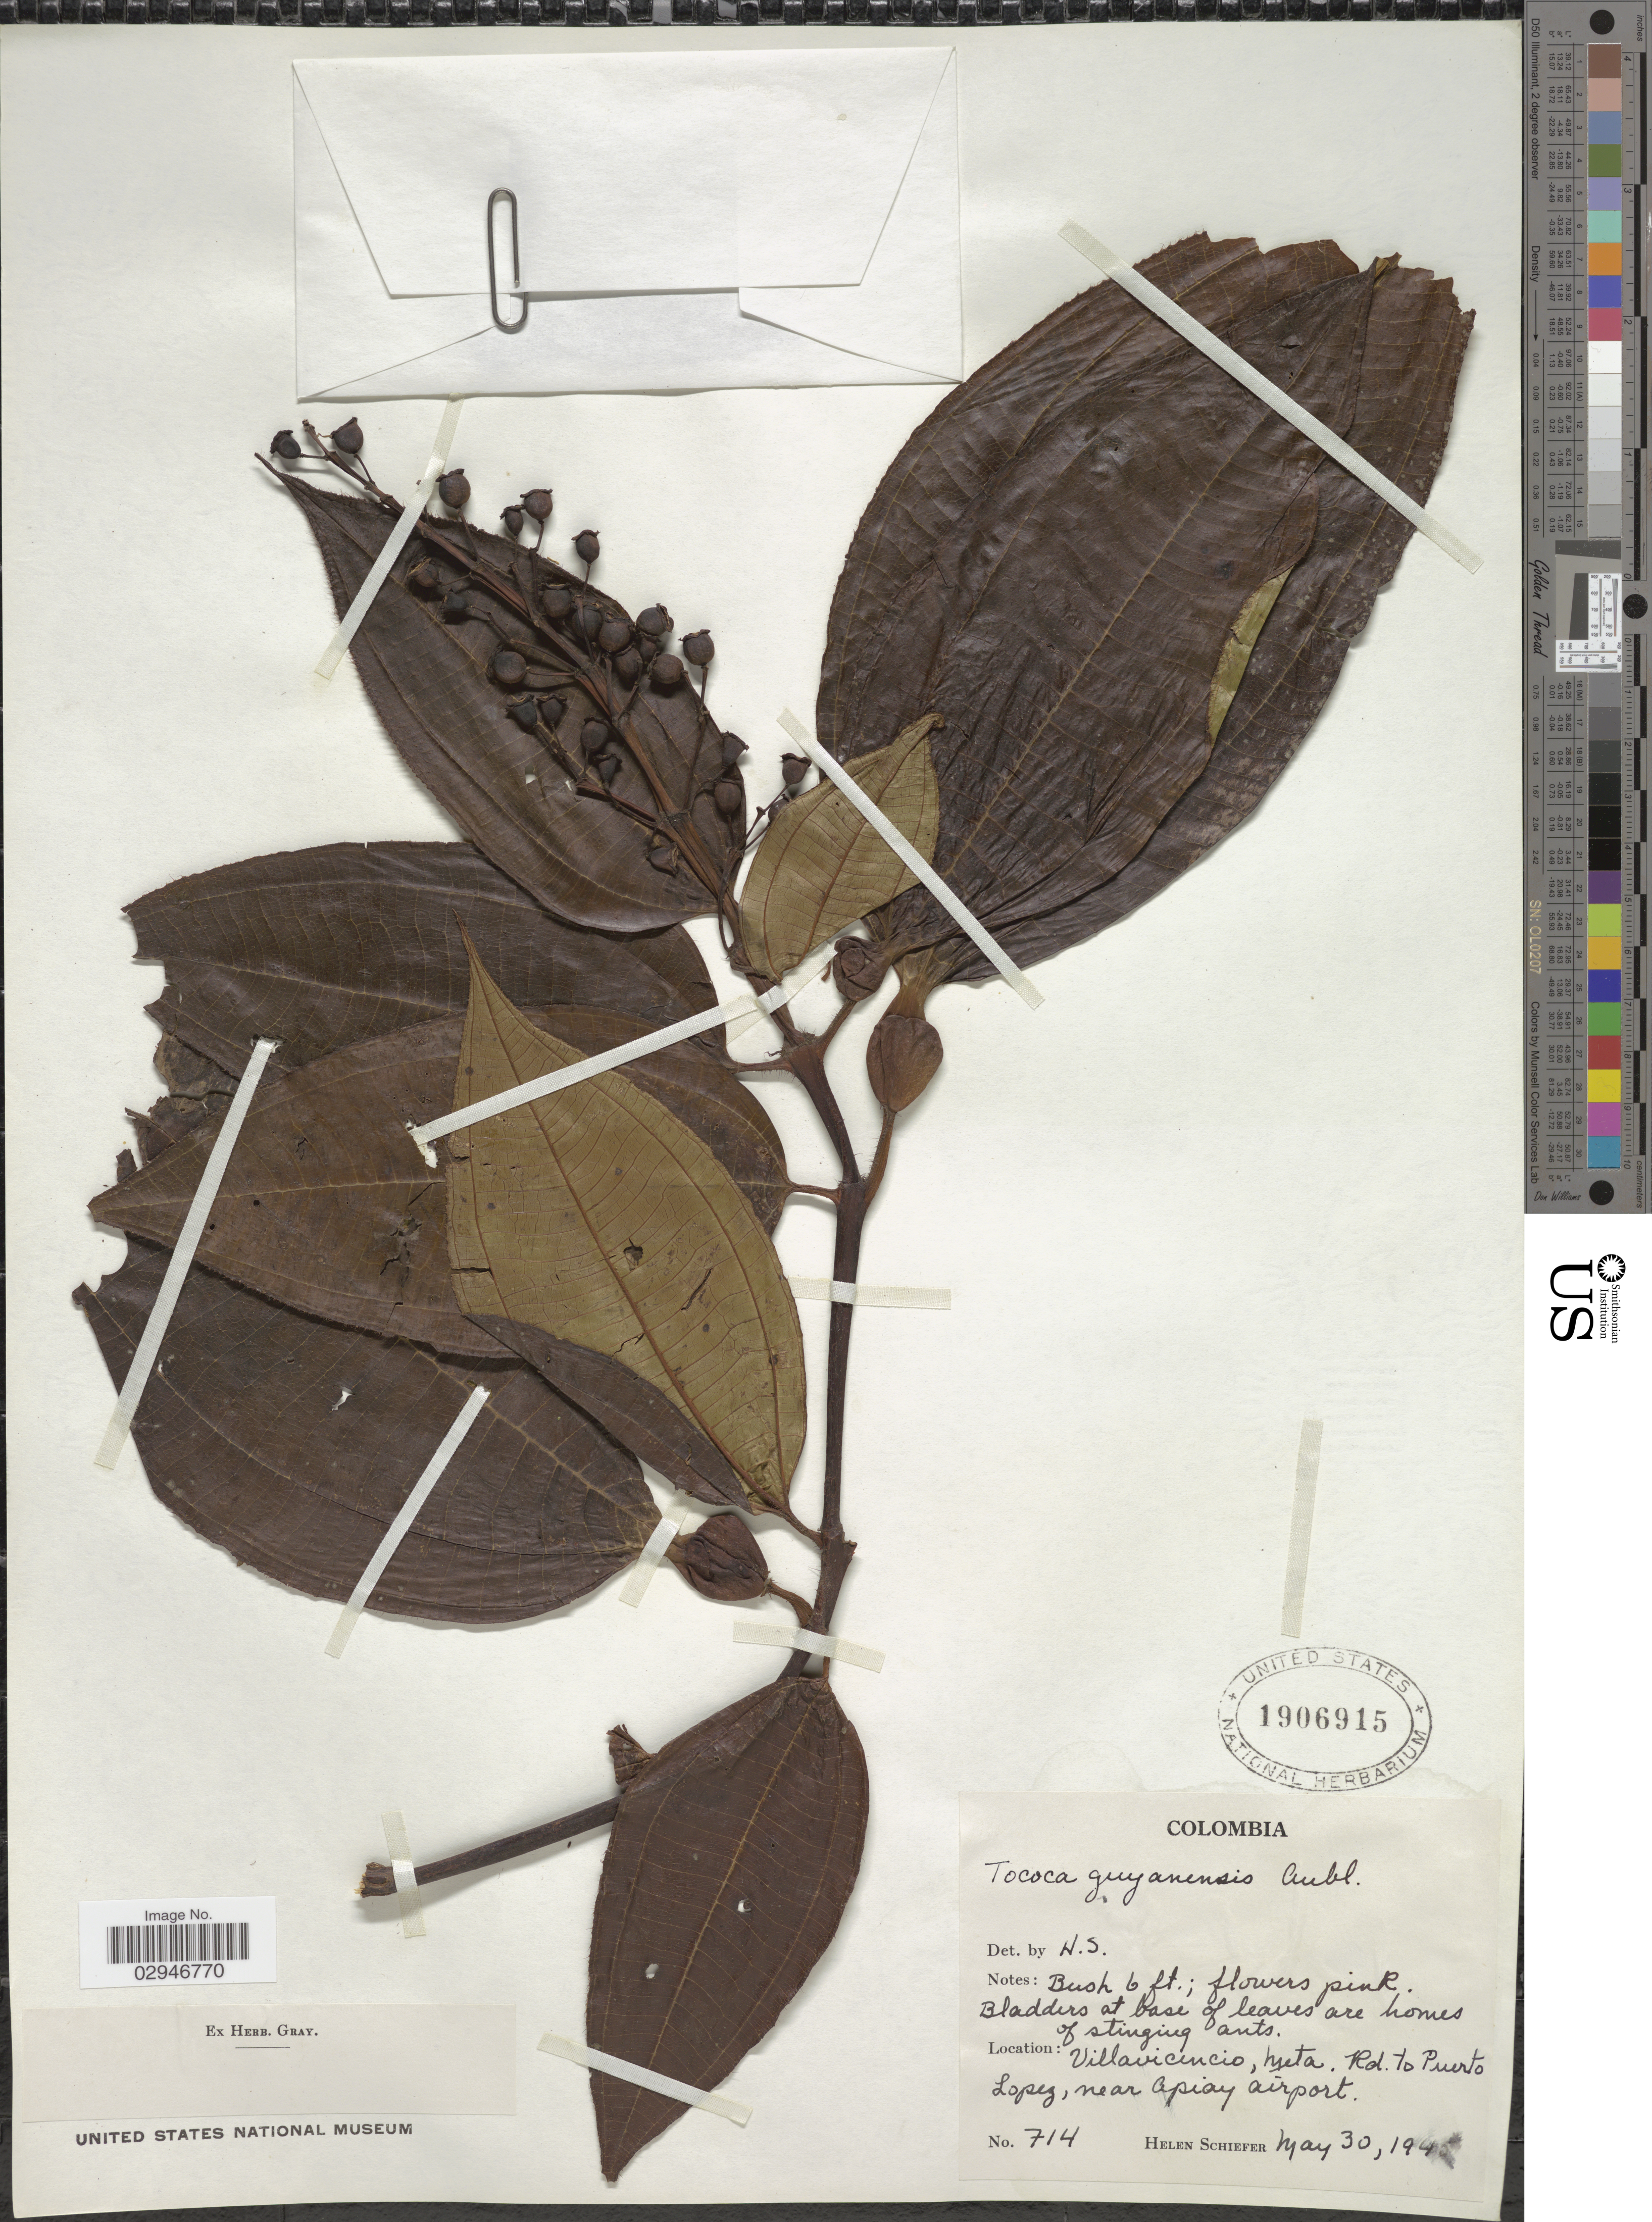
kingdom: Plantae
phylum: Tracheophyta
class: Magnoliopsida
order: Myrtales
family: Melastomataceae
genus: Tococa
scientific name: Tococa guianensis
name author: Aubl.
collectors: H. Schiefer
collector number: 714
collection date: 1945-05-30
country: Colombia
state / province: Meta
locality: Villavicencio, Meta. Rd. to Puerto Lopez, near Apiay airport.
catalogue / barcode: US 1906915